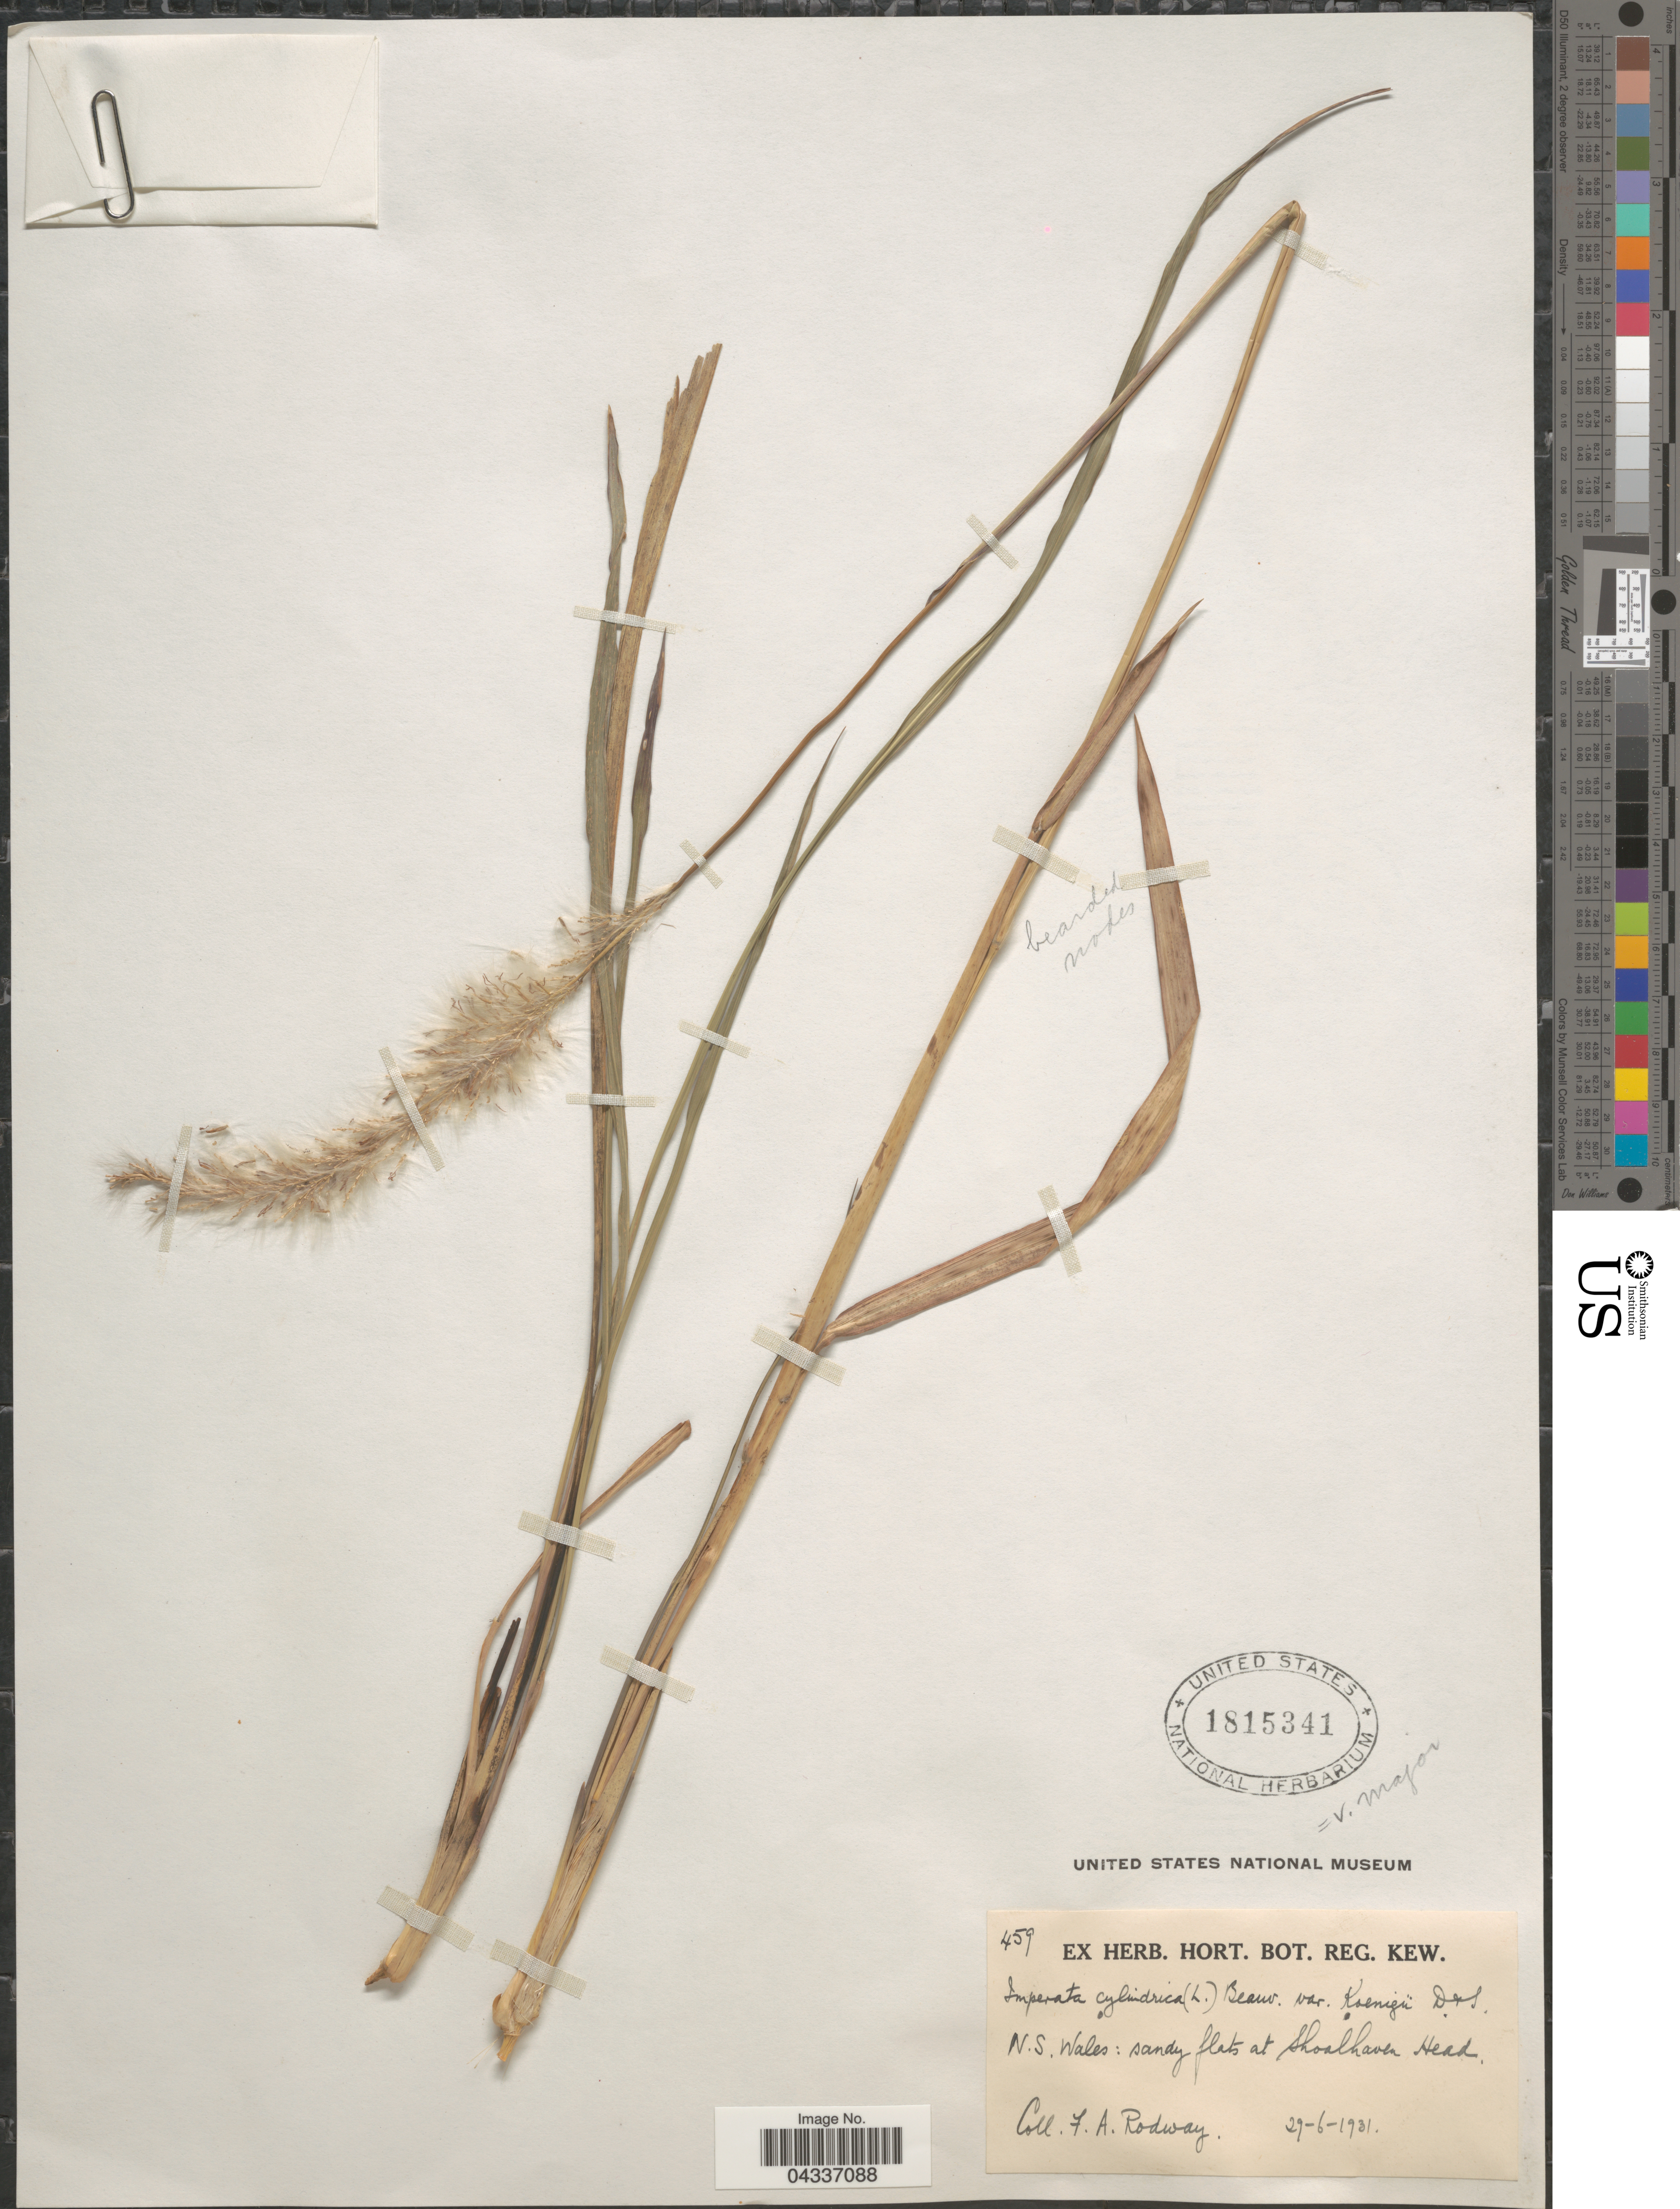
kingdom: Plantae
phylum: Tracheophyta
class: Liliopsida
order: Poales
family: Poaceae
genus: Imperata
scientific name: Imperata cylindrica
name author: (L.) P. Beauv.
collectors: F. A. Rodway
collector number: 459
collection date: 1931-06-29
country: Australia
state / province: New South Wales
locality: At Shoalhaven Head.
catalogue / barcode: US 1815341